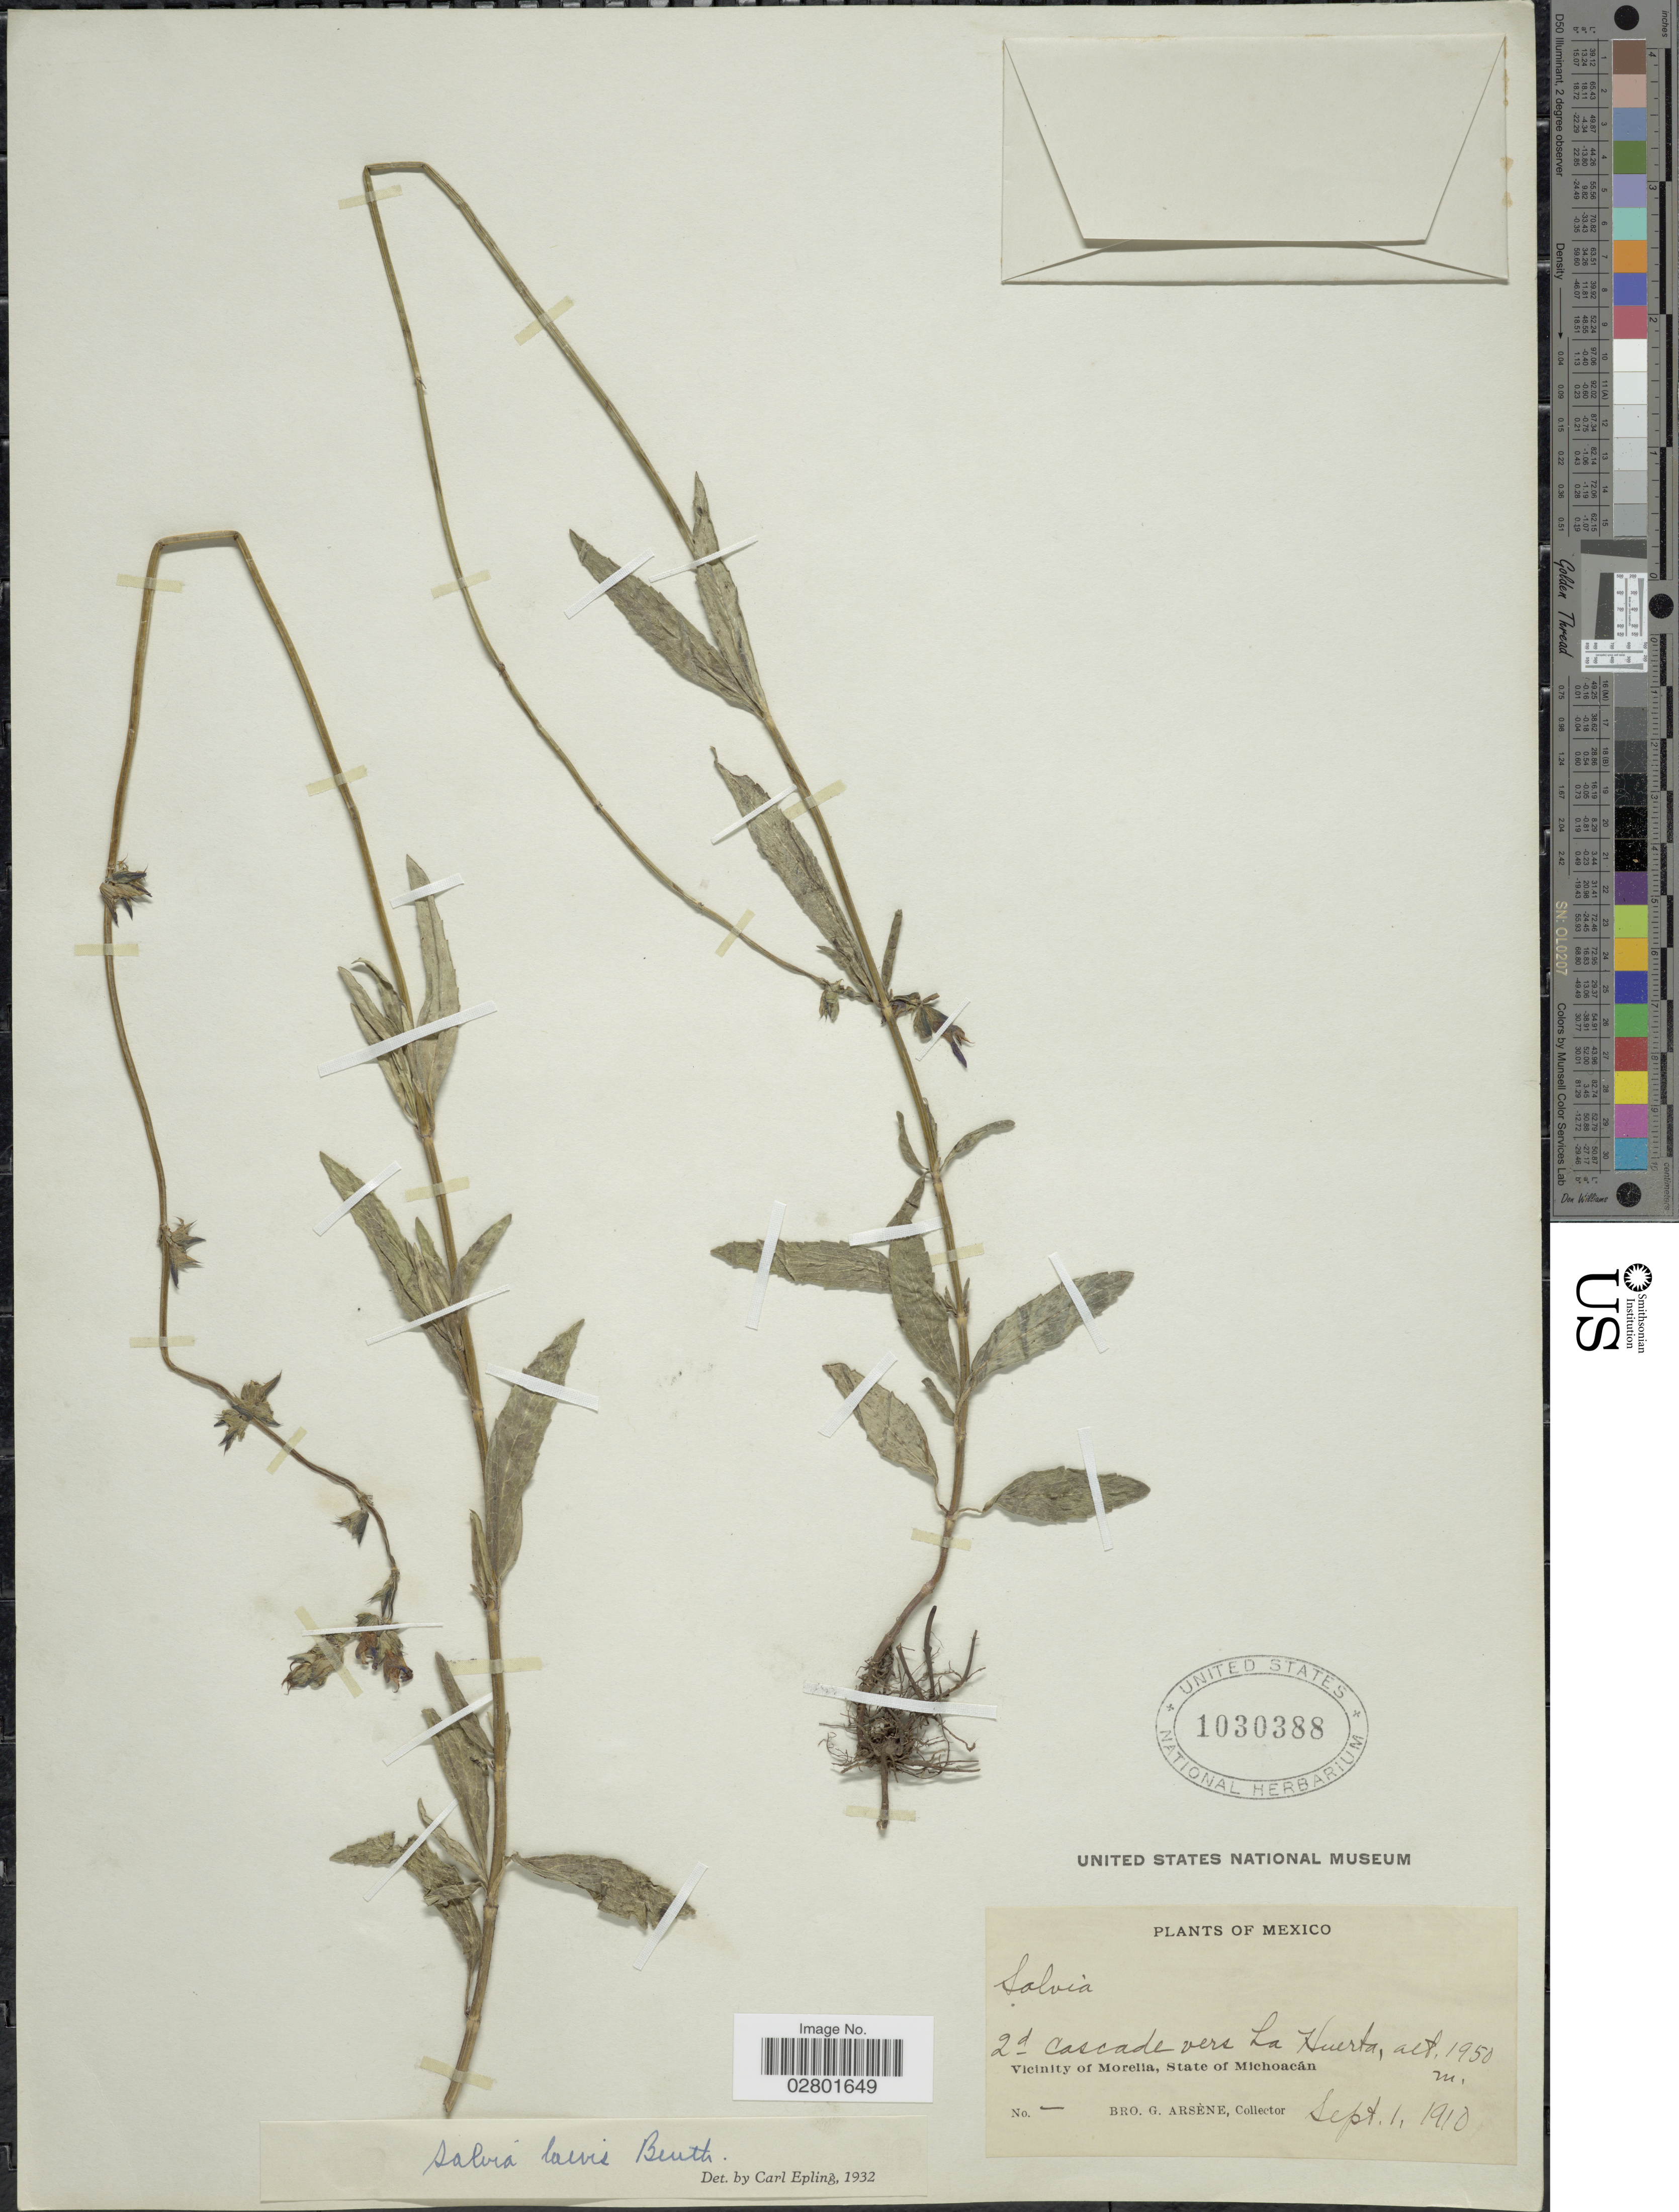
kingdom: Plantae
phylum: Tracheophyta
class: Magnoliopsida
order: Lamiales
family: Lamiaceae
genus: Salvia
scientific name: Salvia laevis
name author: Benth.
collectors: Bro. G. Arsène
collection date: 1910-09-01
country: Mexico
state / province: Michoacán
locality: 2d Cascade vers La Huerta, Vicinity of Morelia.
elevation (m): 1950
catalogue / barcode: US 1030388